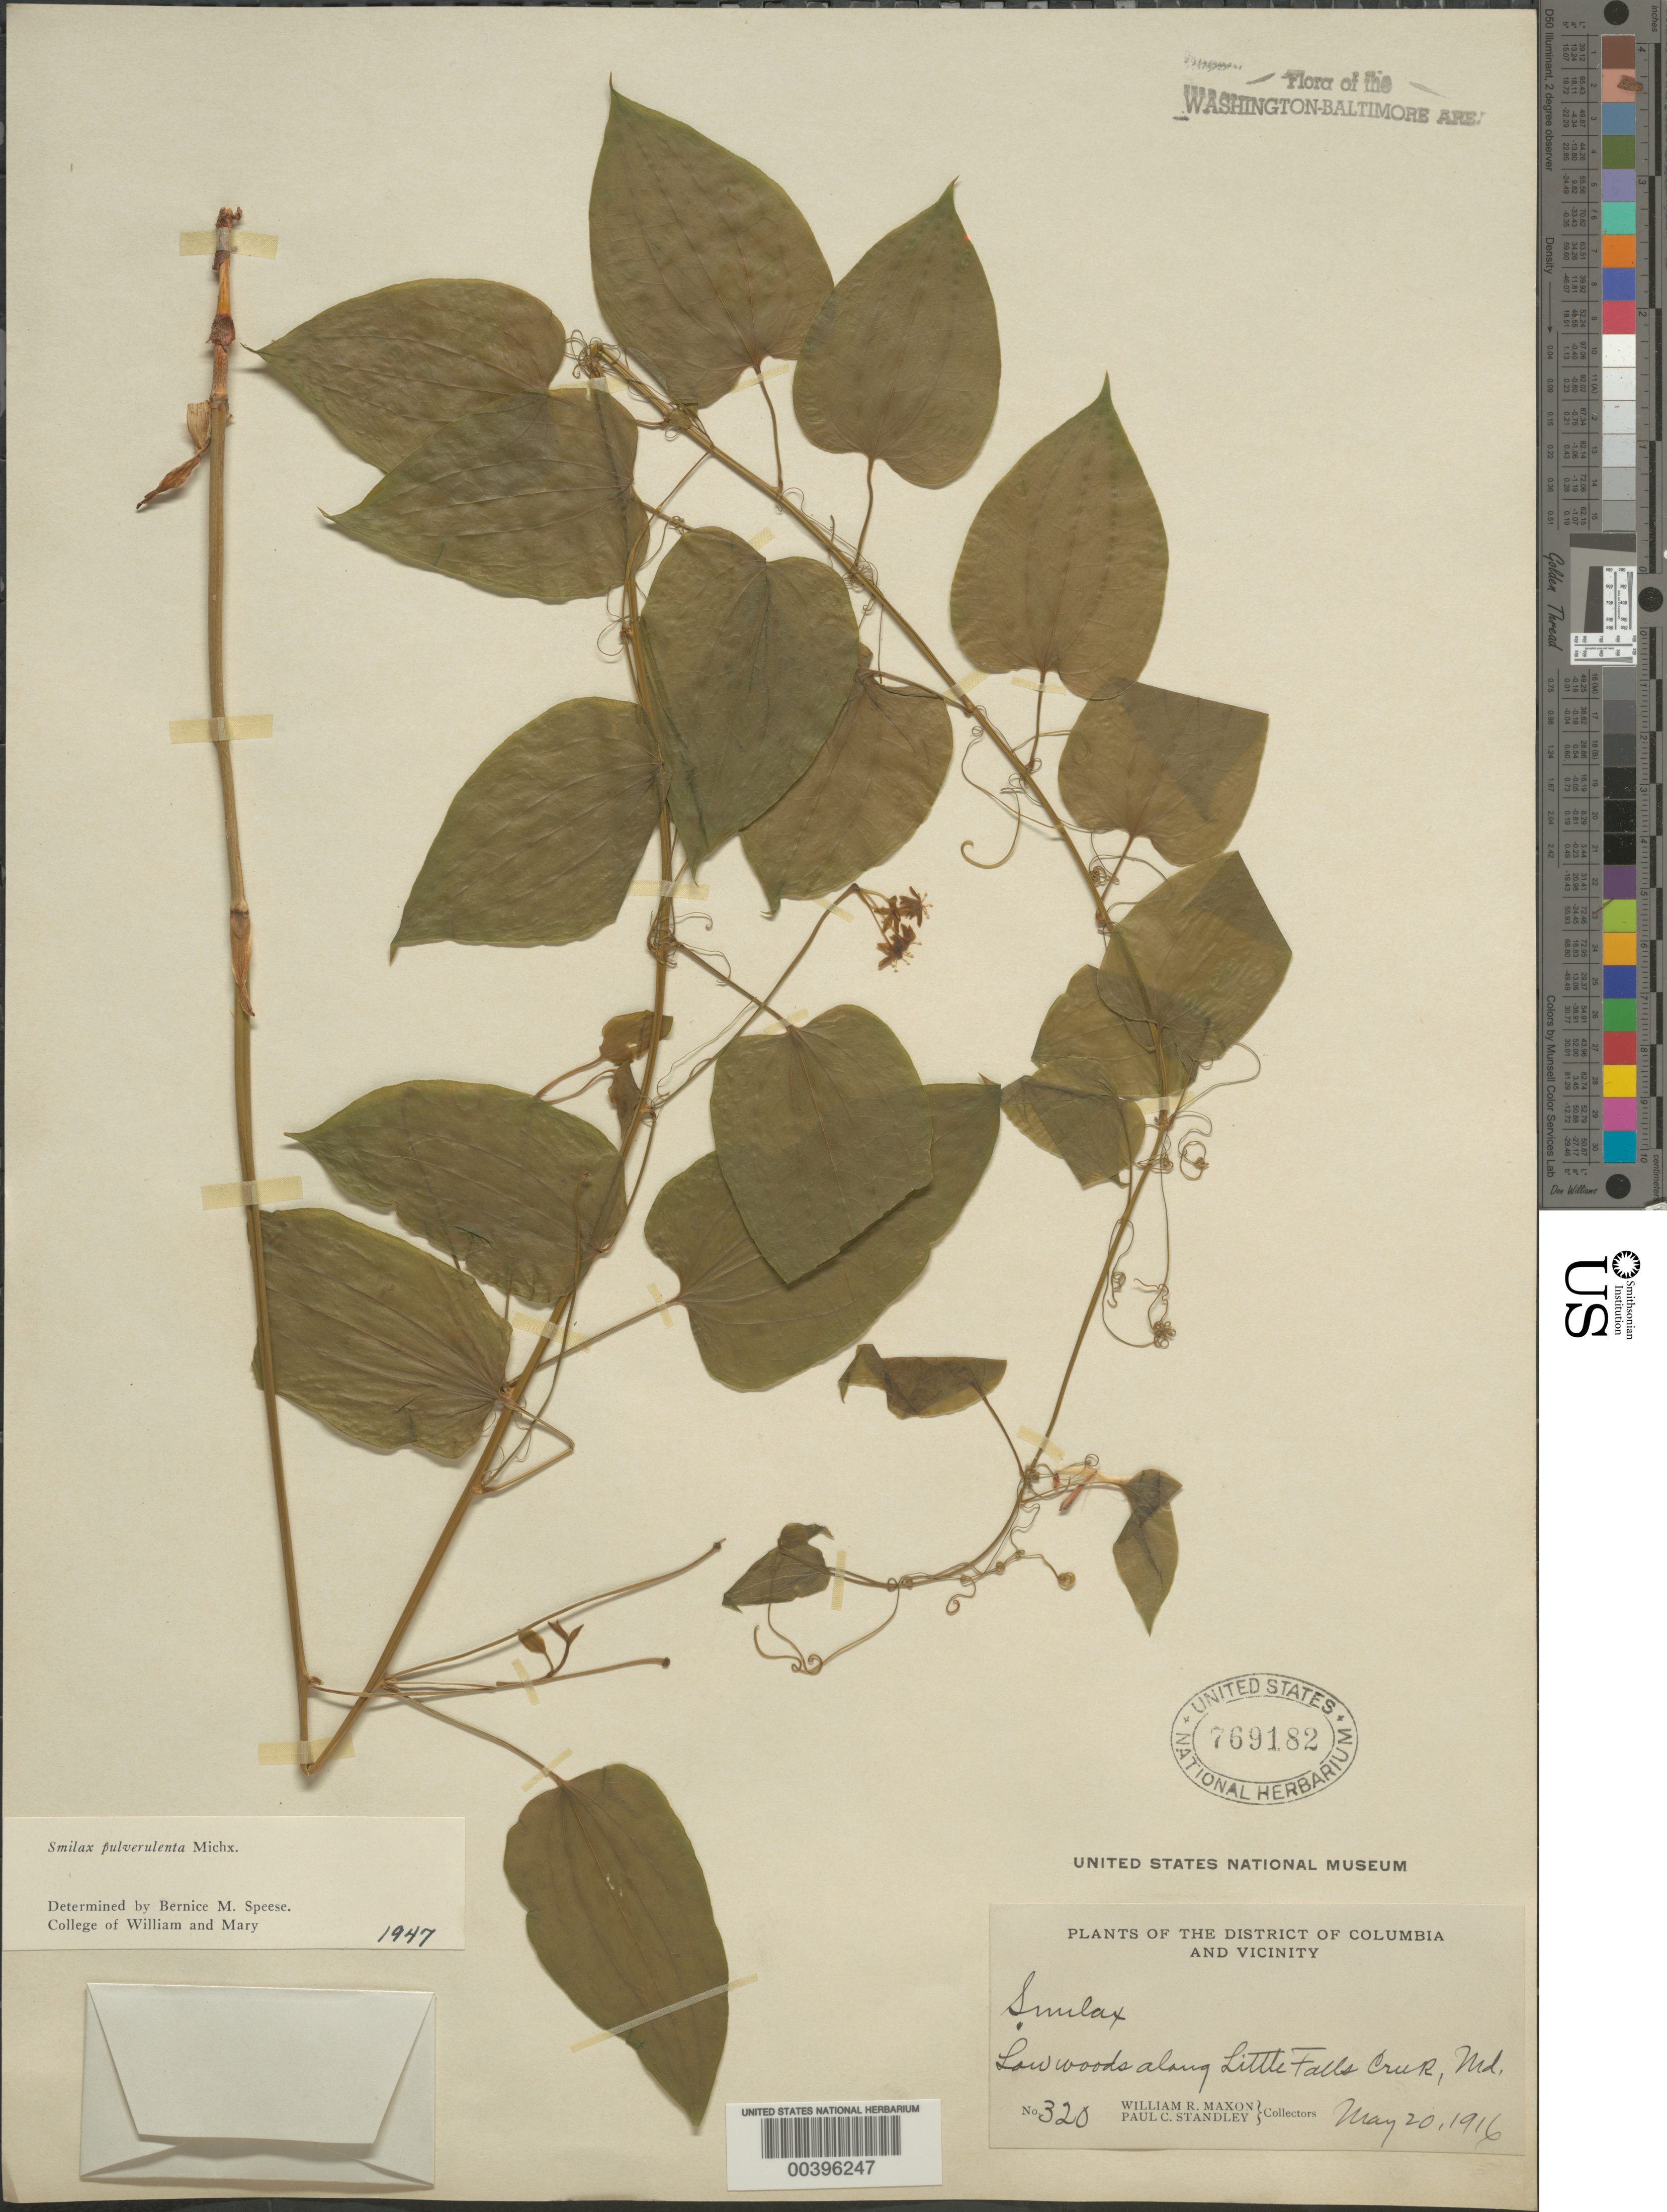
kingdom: Plantae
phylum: Tracheophyta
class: Liliopsida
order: Liliales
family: Smilacaceae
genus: Smilax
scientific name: Smilax pulverulenta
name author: Michx.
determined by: Speese, B. M.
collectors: W. R. Maxon & P. C. Standley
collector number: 320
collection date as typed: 20 May 1916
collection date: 1916-05-20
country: United States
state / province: Maryland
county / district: Montgomery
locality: Little Falls Creek C. & O. Canal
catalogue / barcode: US 769182